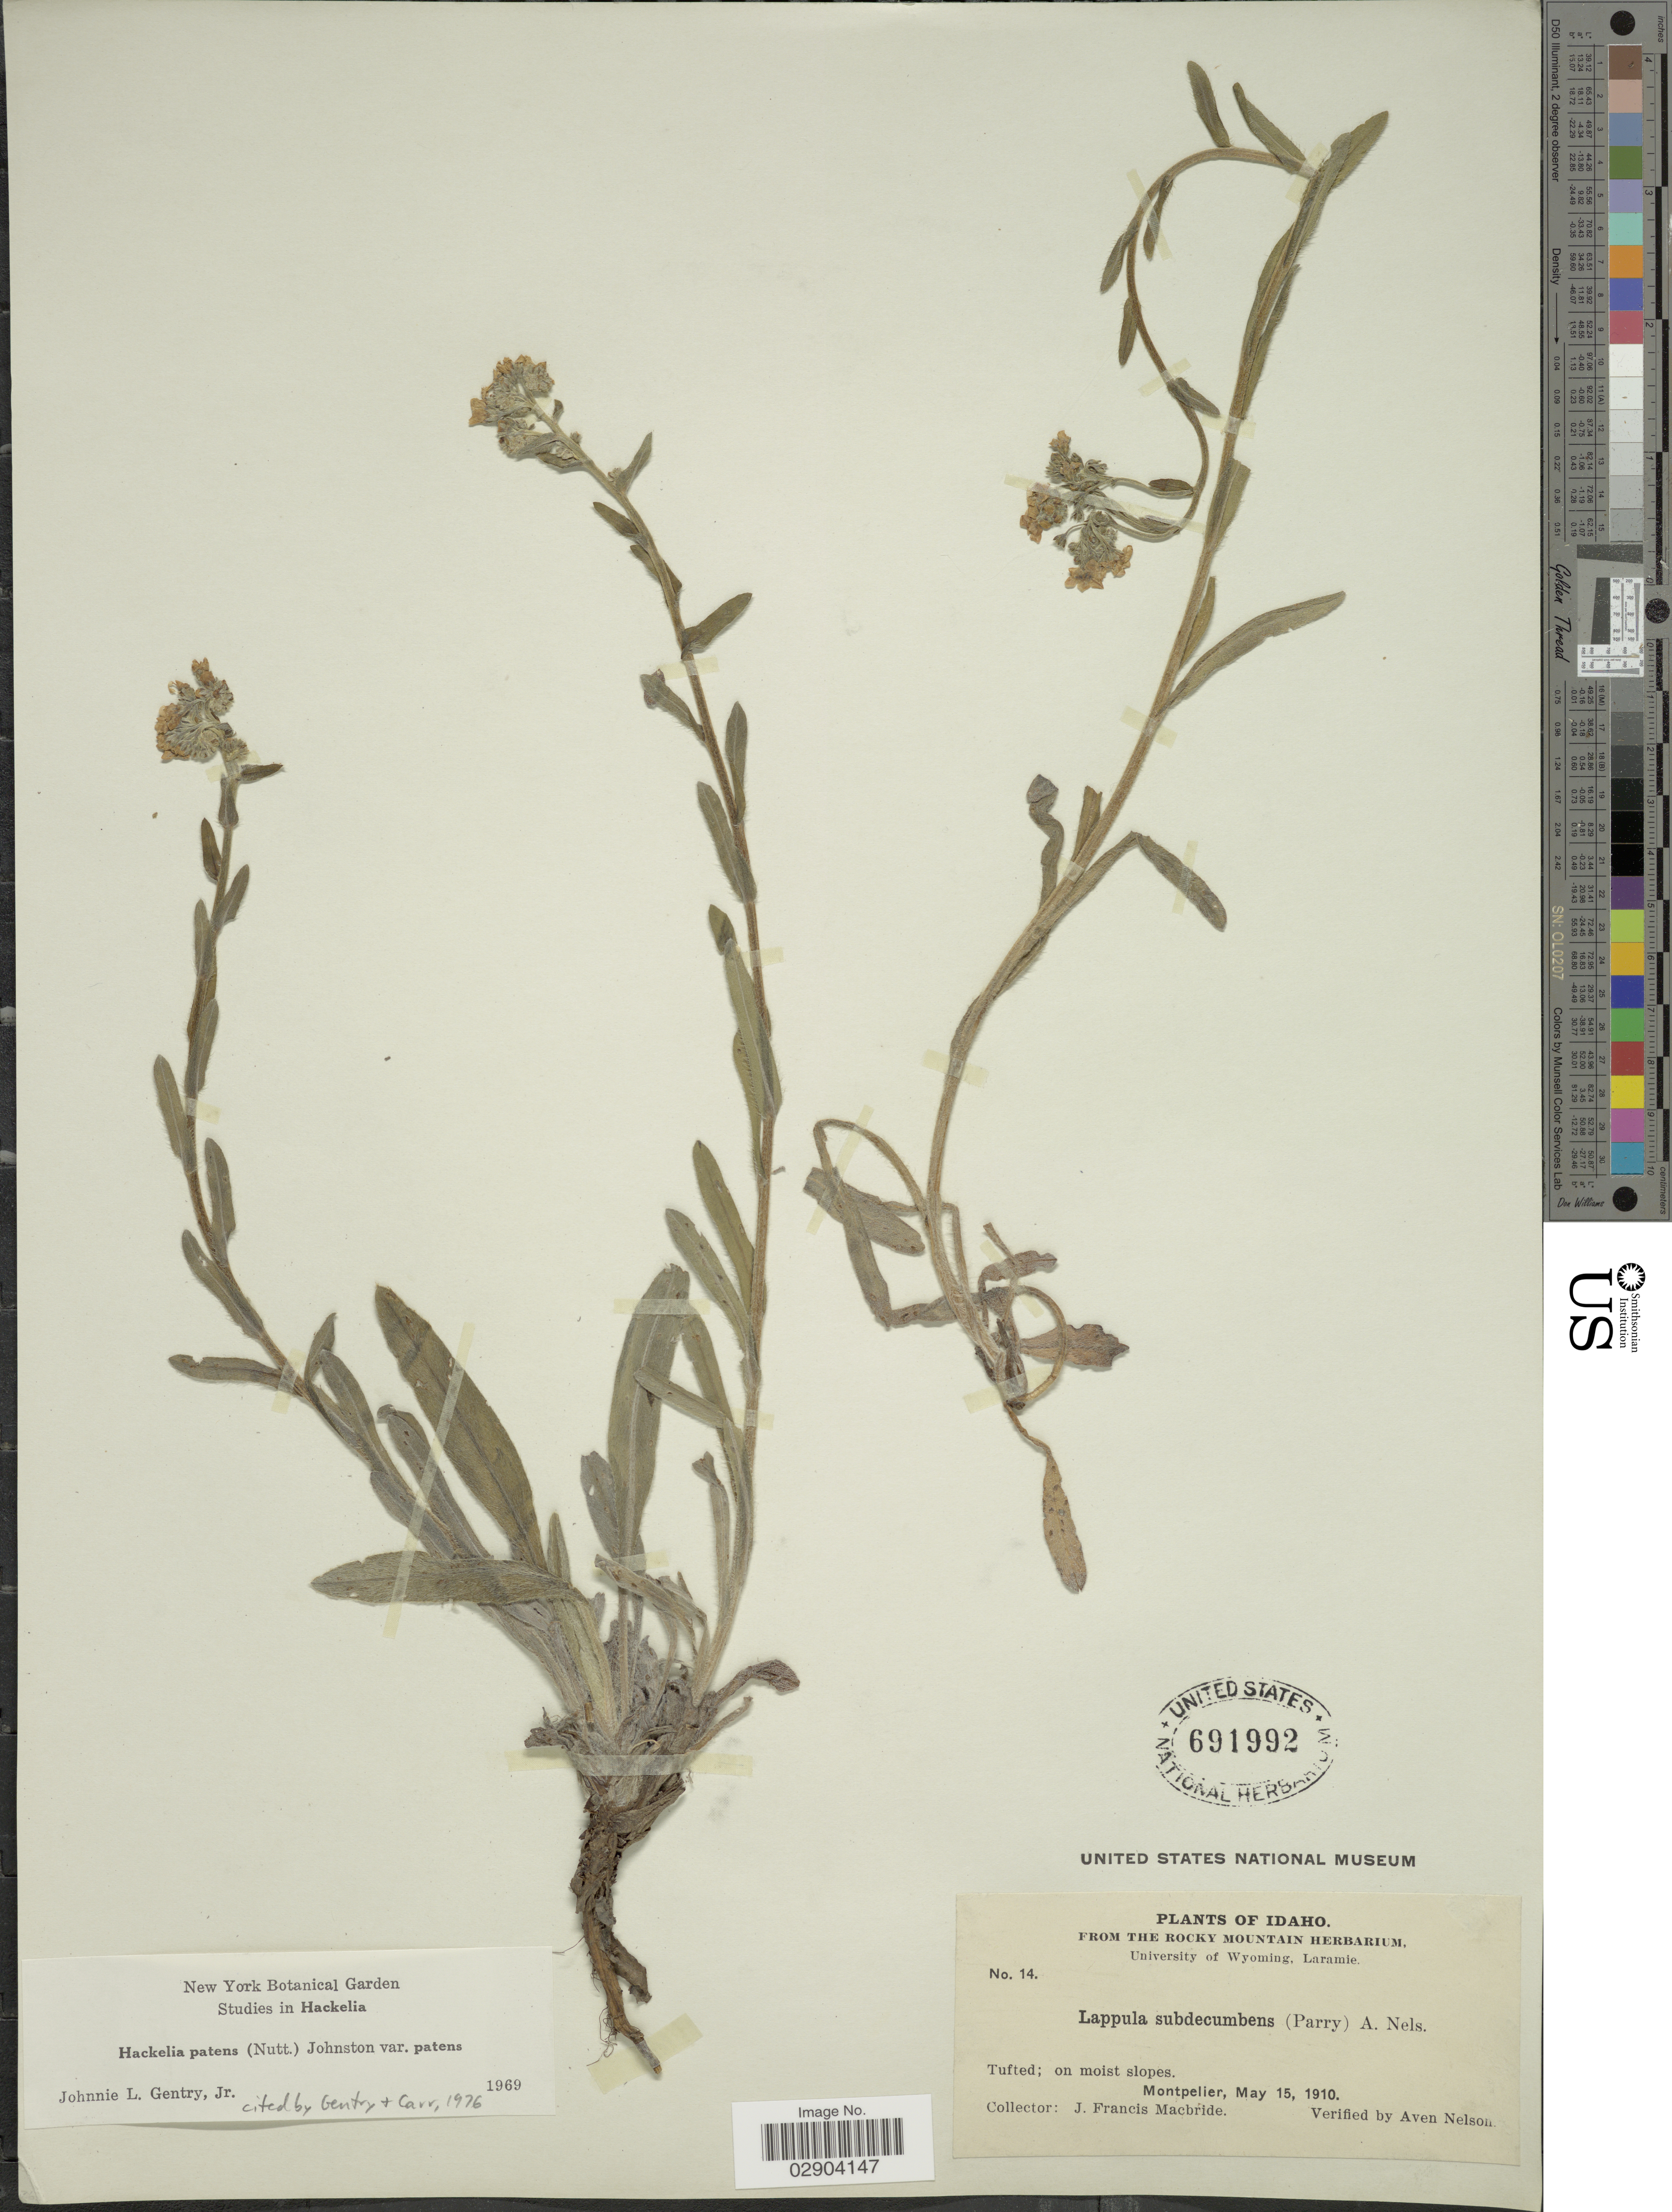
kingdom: Plantae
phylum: Tracheophyta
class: Magnoliopsida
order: Boraginales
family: Boraginaceae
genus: Hackelia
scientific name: Hackelia patens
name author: I.M. Johnst.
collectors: J. F. Macbride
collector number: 14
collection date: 1910-05-15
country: United States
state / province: Idaho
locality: Montpelier.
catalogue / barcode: US 691992